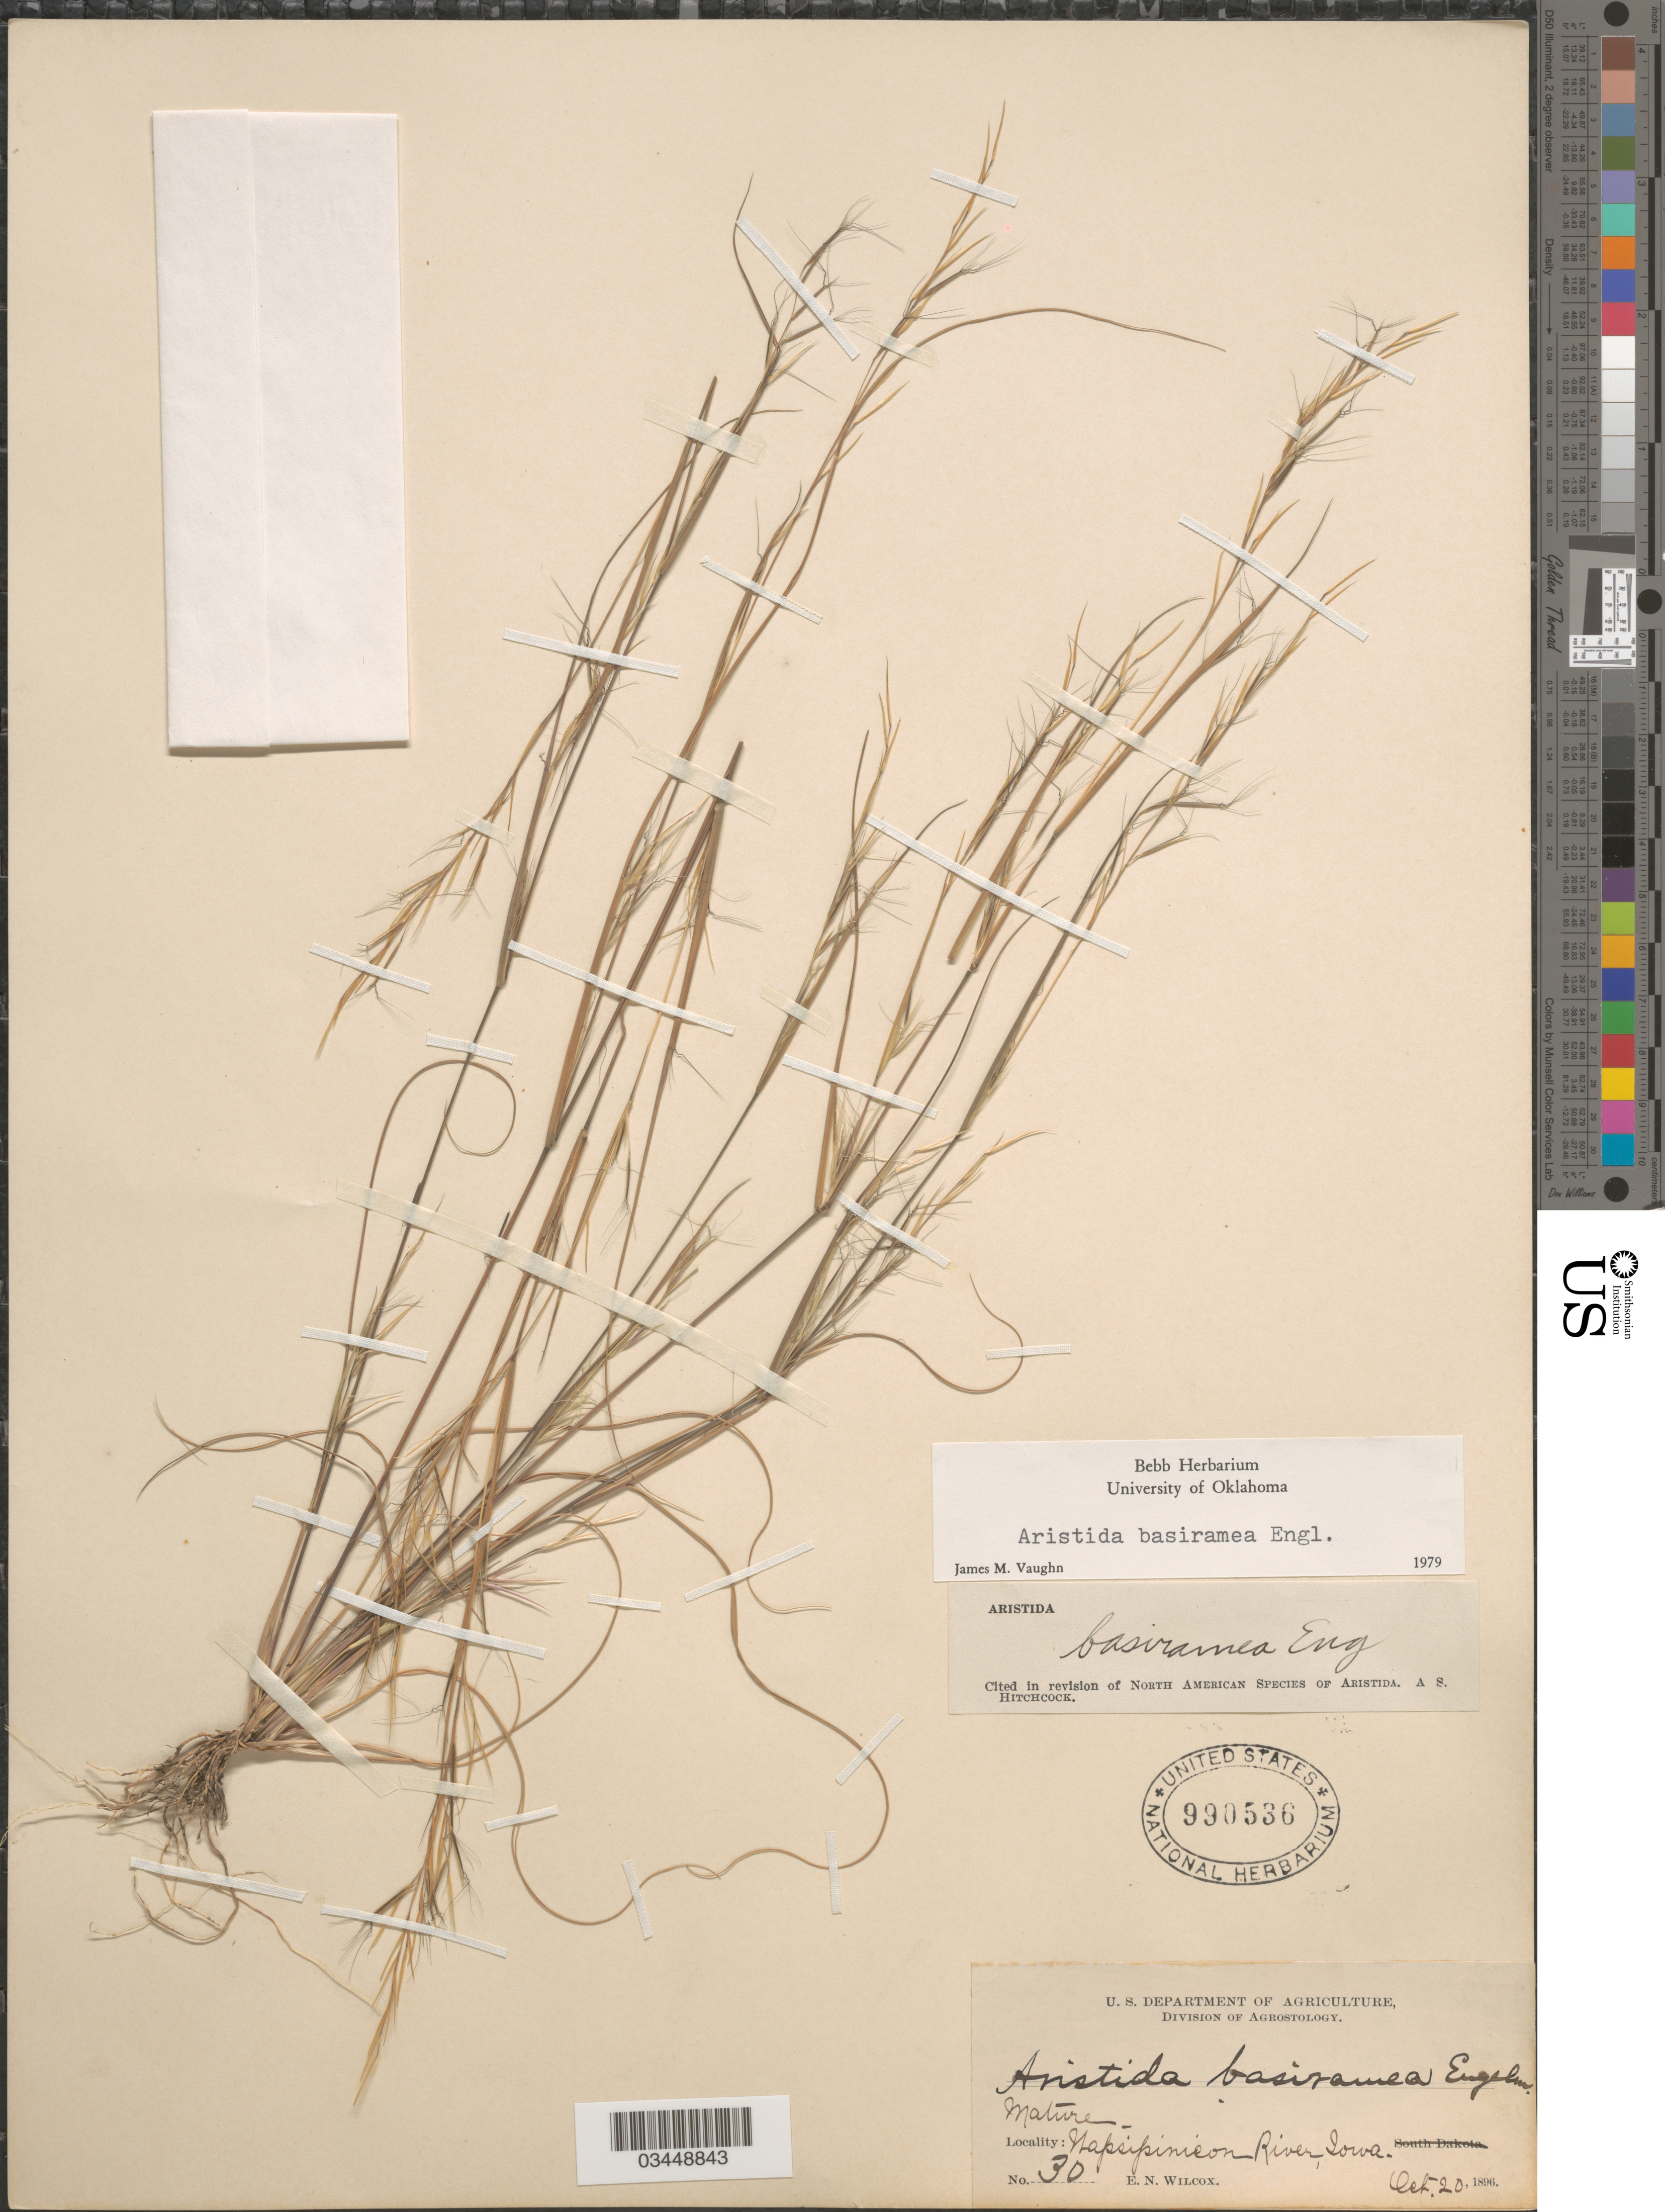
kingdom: Plantae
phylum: Tracheophyta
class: Liliopsida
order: Poales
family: Poaceae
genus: Aristida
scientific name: Aristida basiramea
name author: Engelm. ex Vasey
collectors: E. Wilcox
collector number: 30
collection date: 1896-10-20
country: United States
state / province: Iowa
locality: Wapsipinicon River.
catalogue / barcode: US 990536